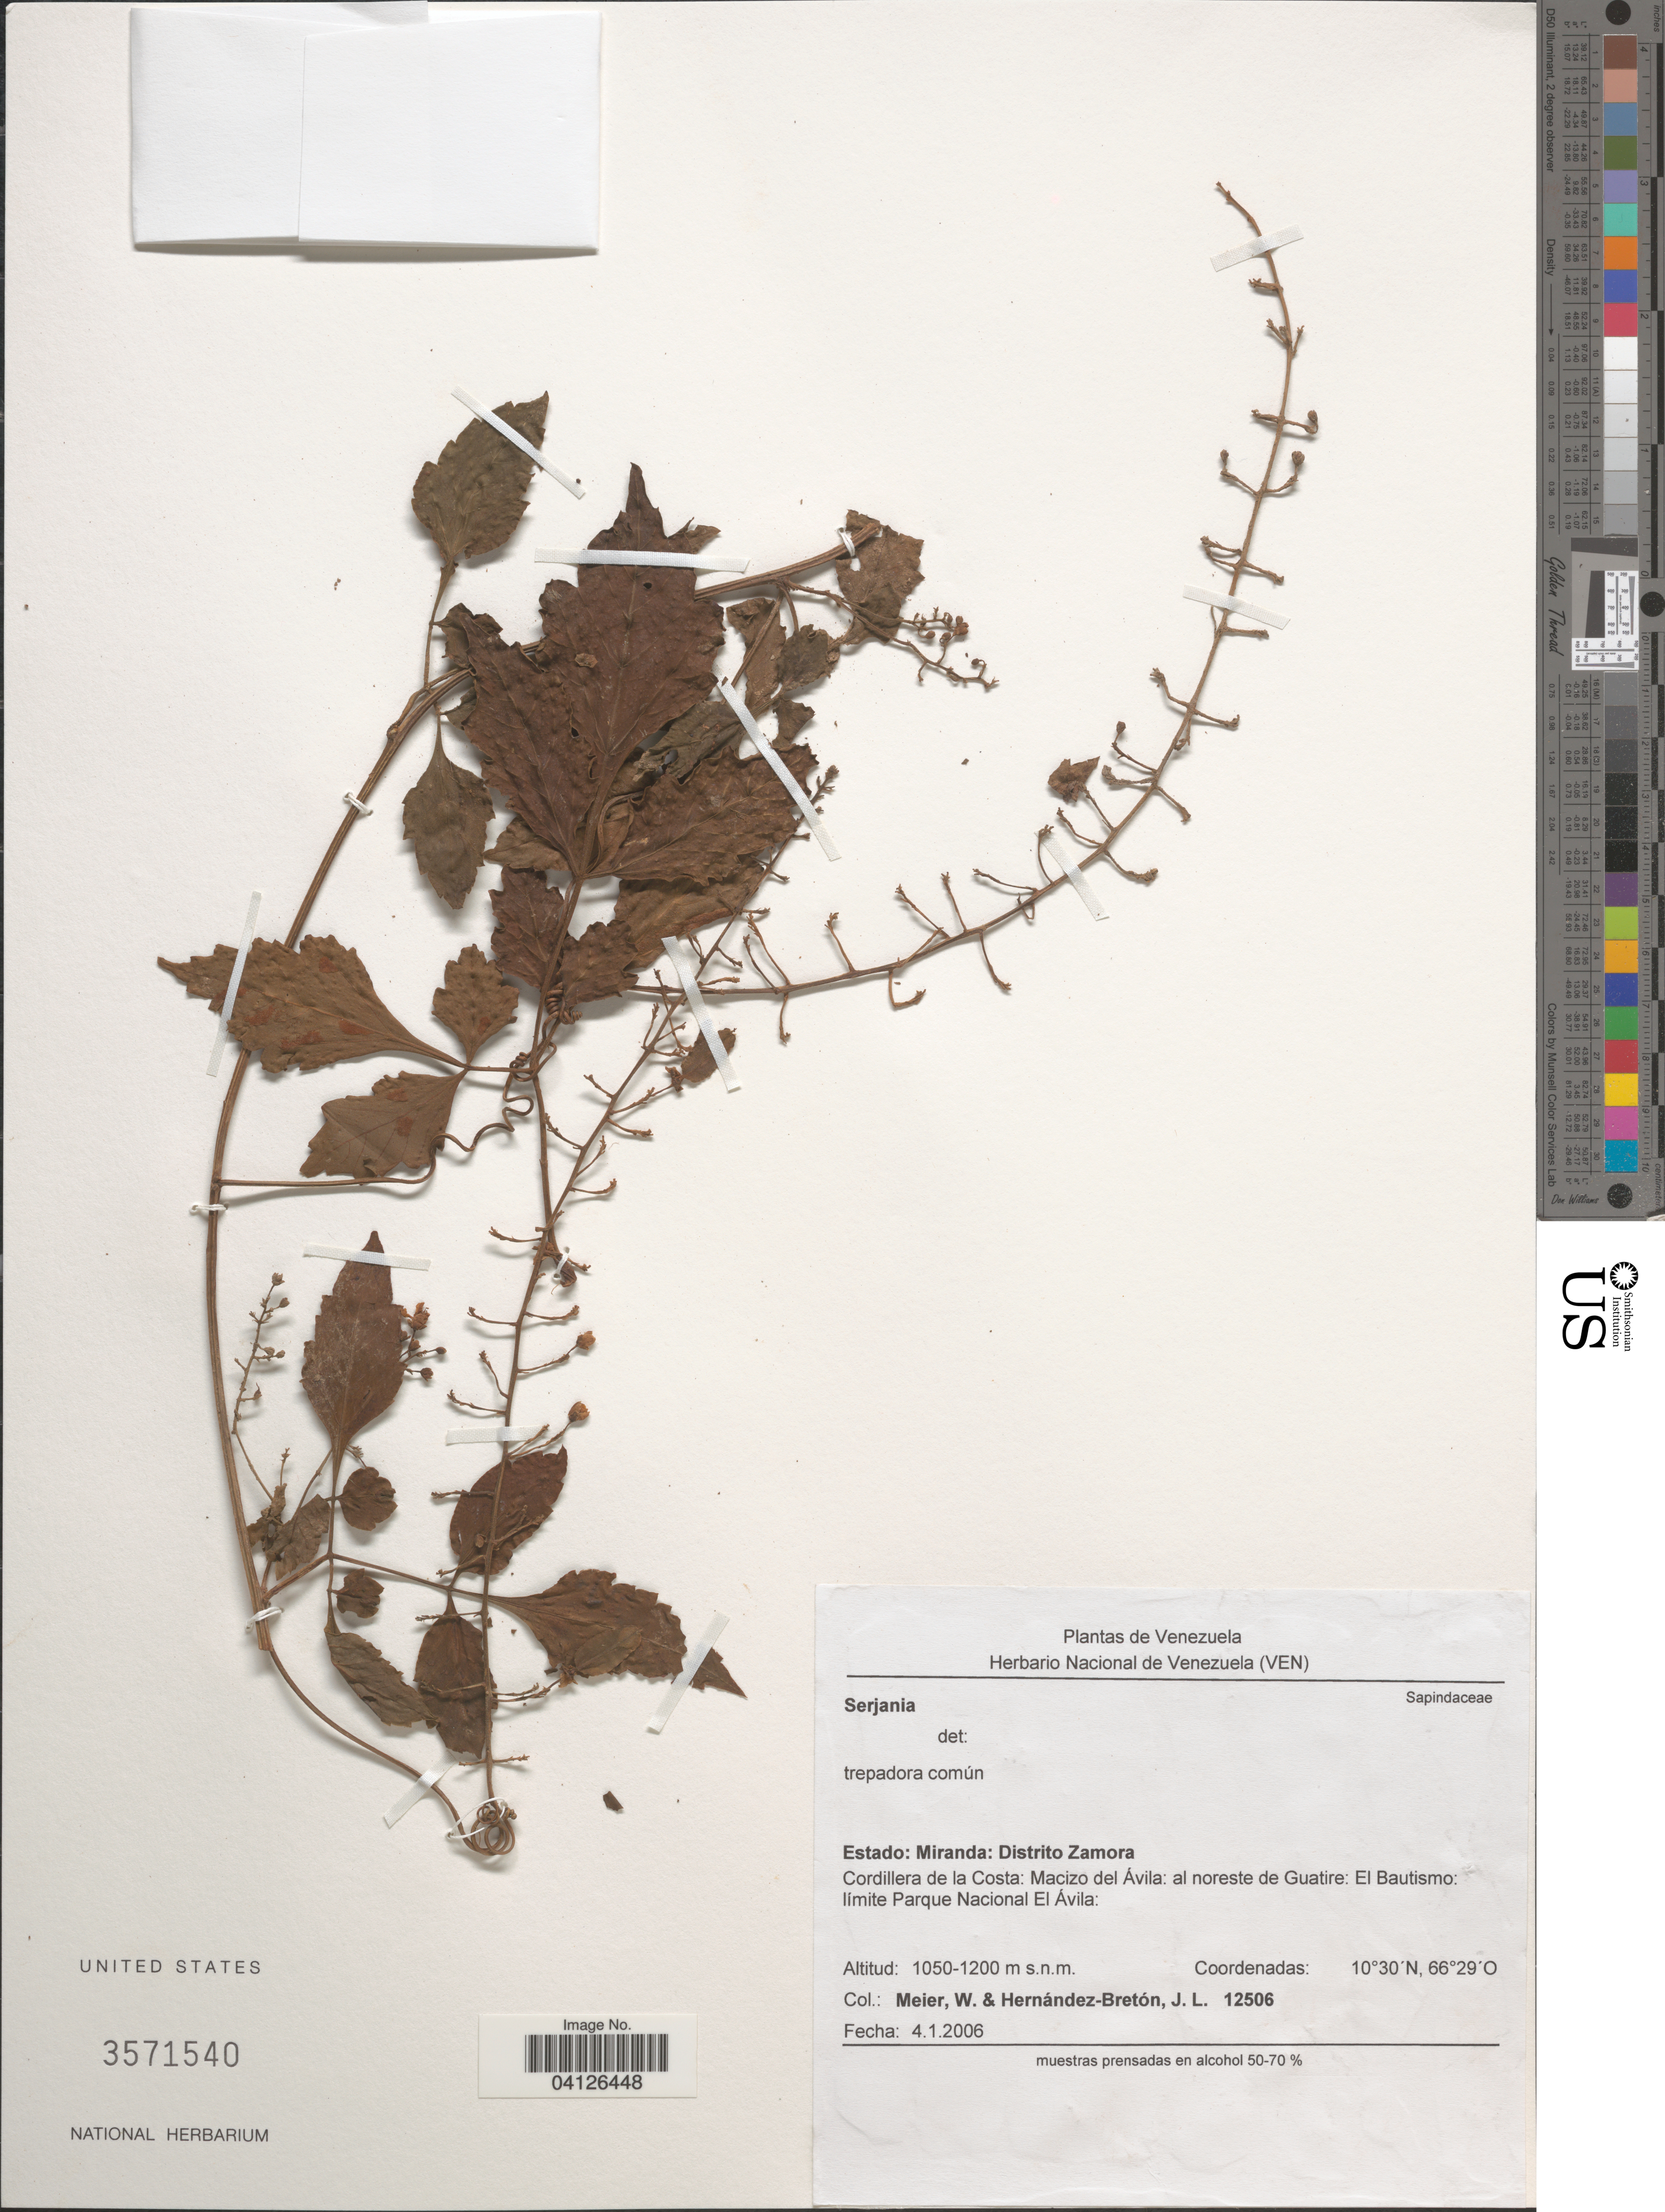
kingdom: Plantae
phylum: Tracheophyta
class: Magnoliopsida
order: Sapindales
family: Sapindaceae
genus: Serjania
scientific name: Serjania communis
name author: Cambess.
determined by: Acevedo-Rodriguez, P., (US), Smithsonian Institution - National Museum of Natural History (UNITED STATES)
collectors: W. Meier & J. L. Hernandez-Breton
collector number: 12506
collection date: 2006-01-04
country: Venezuela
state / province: Miranda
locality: Distrito Zamora. Cordillera de la Costa: Macizo del Ávila: al noreste de Guatire: El Bautismo: limite Parque Nacional El Ávila.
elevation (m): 1050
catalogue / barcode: US 3571540